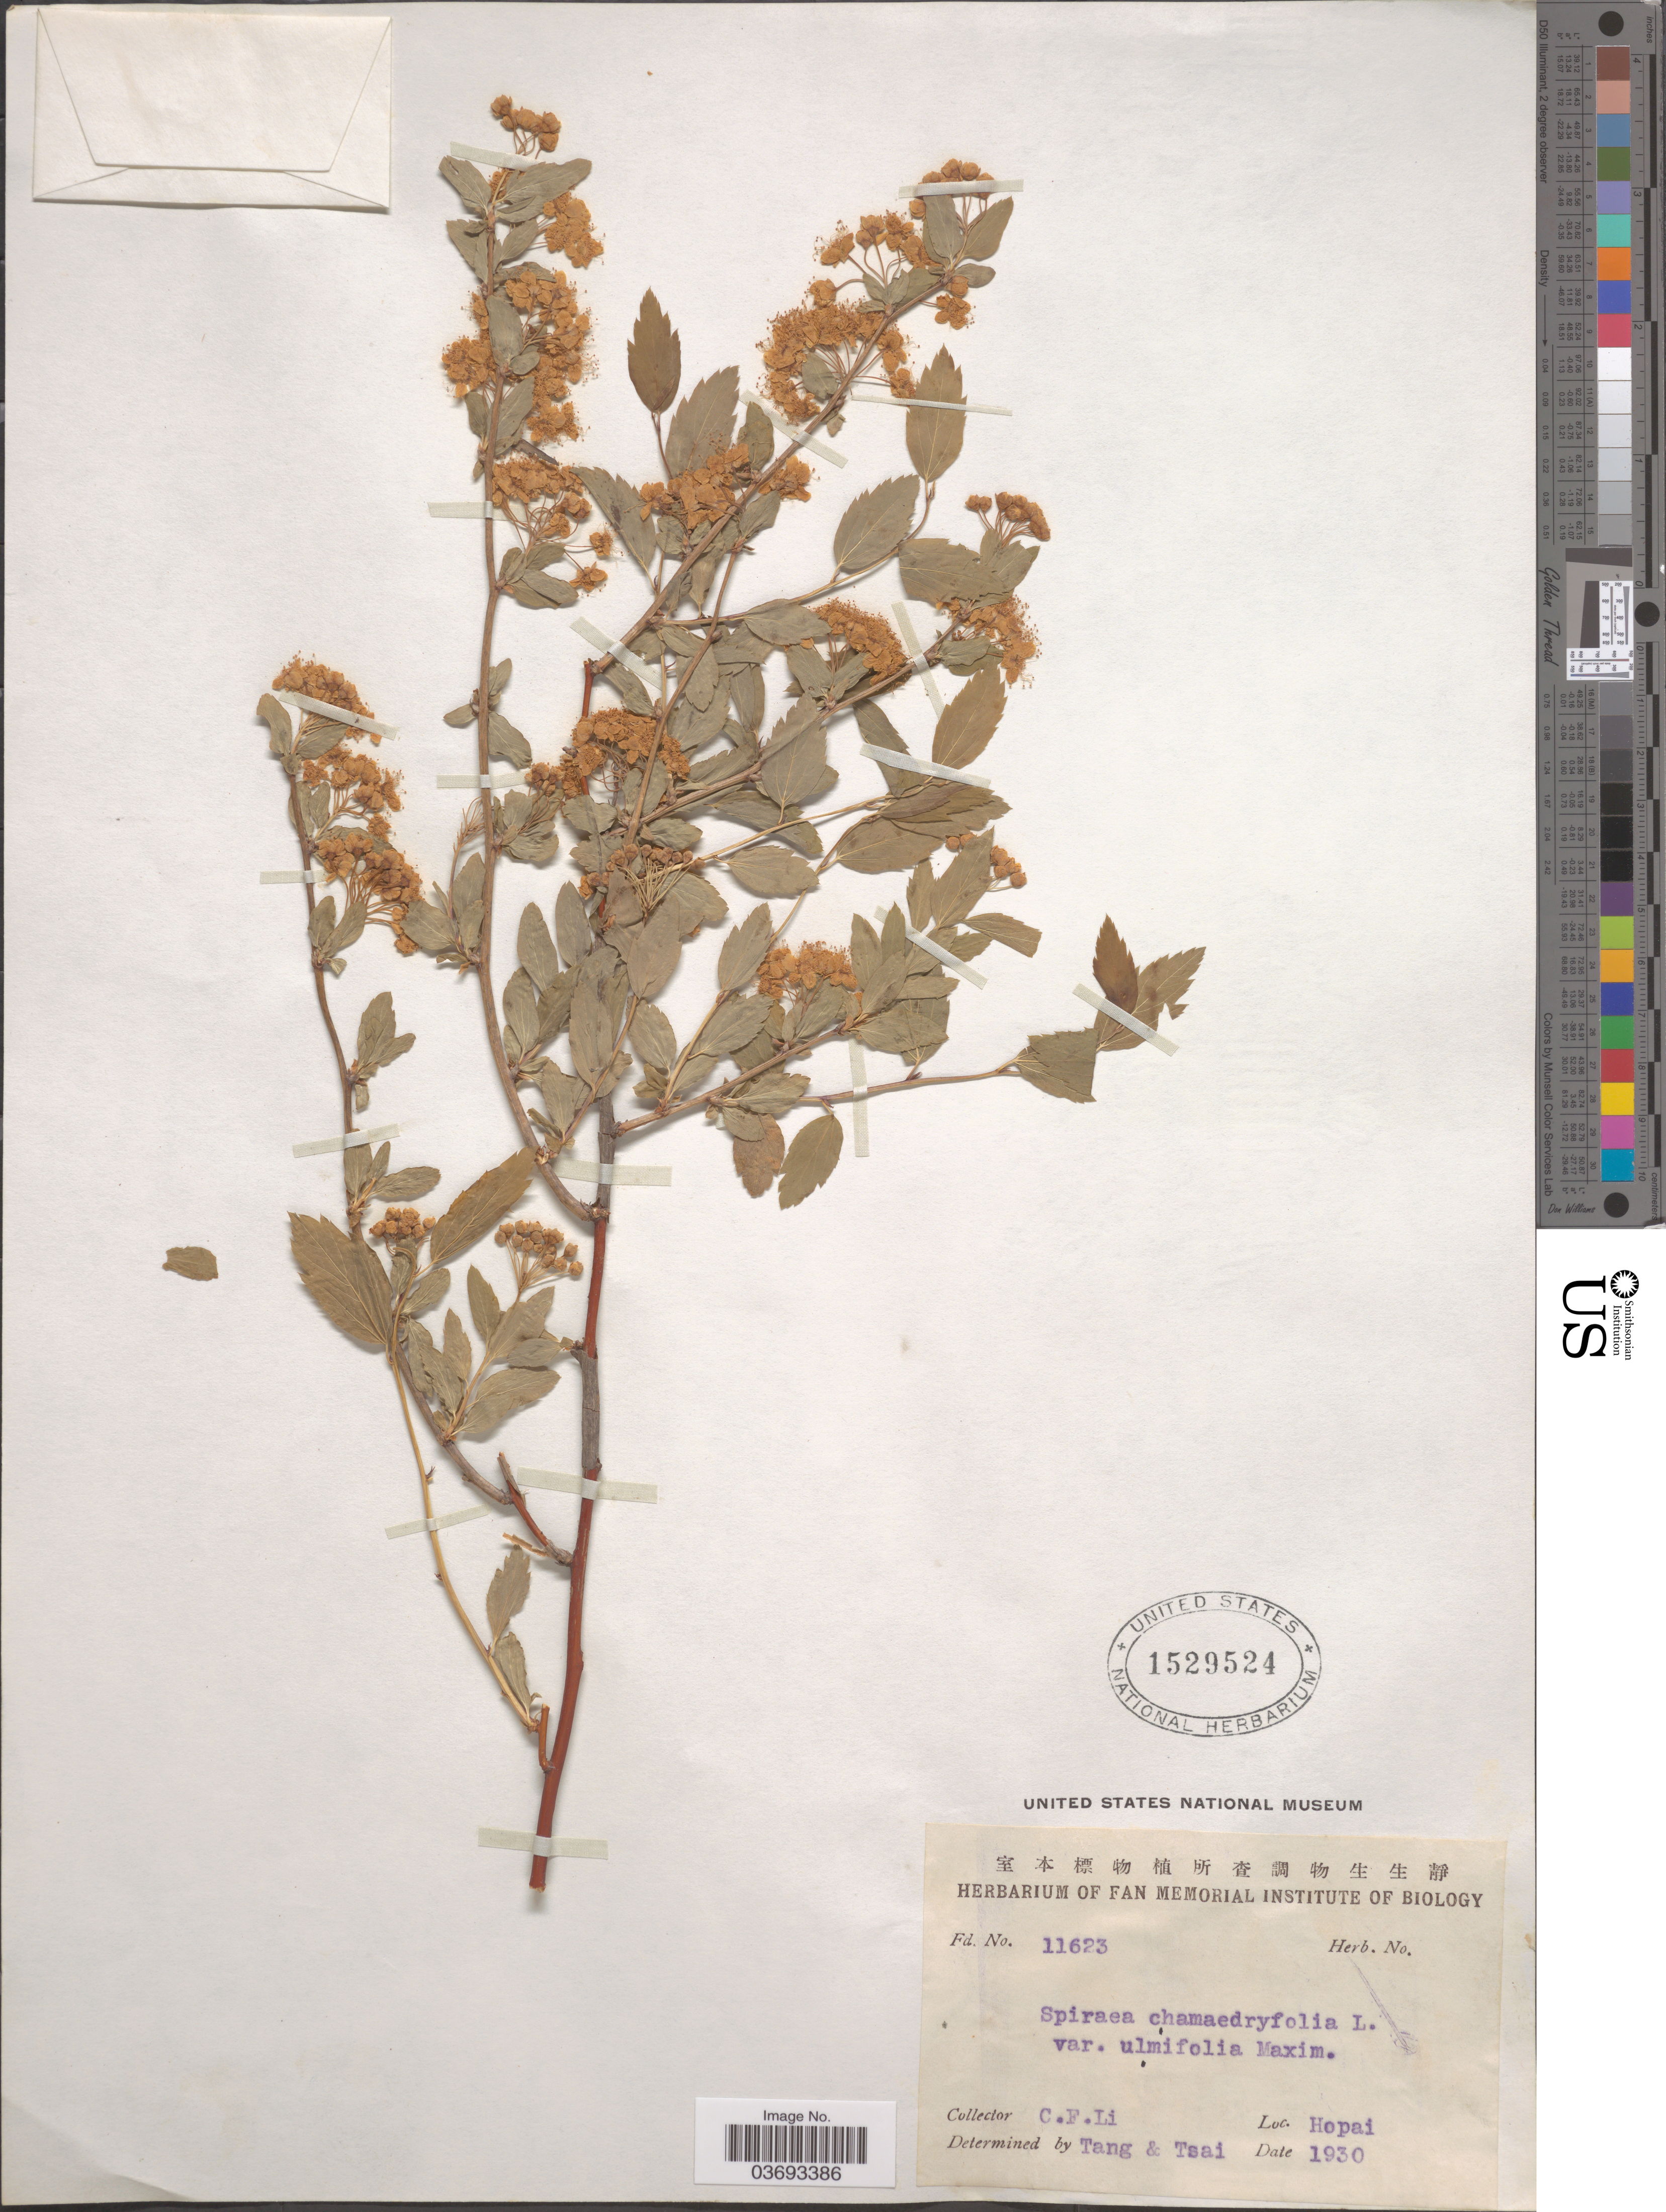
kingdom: Plantae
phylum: Tracheophyta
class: Magnoliopsida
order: Rosales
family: Rosaceae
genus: Spiraea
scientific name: Spiraea chamaedryfolia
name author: L.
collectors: C. F. Li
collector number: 11623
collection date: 1930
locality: Hopai.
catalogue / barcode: US 1529524